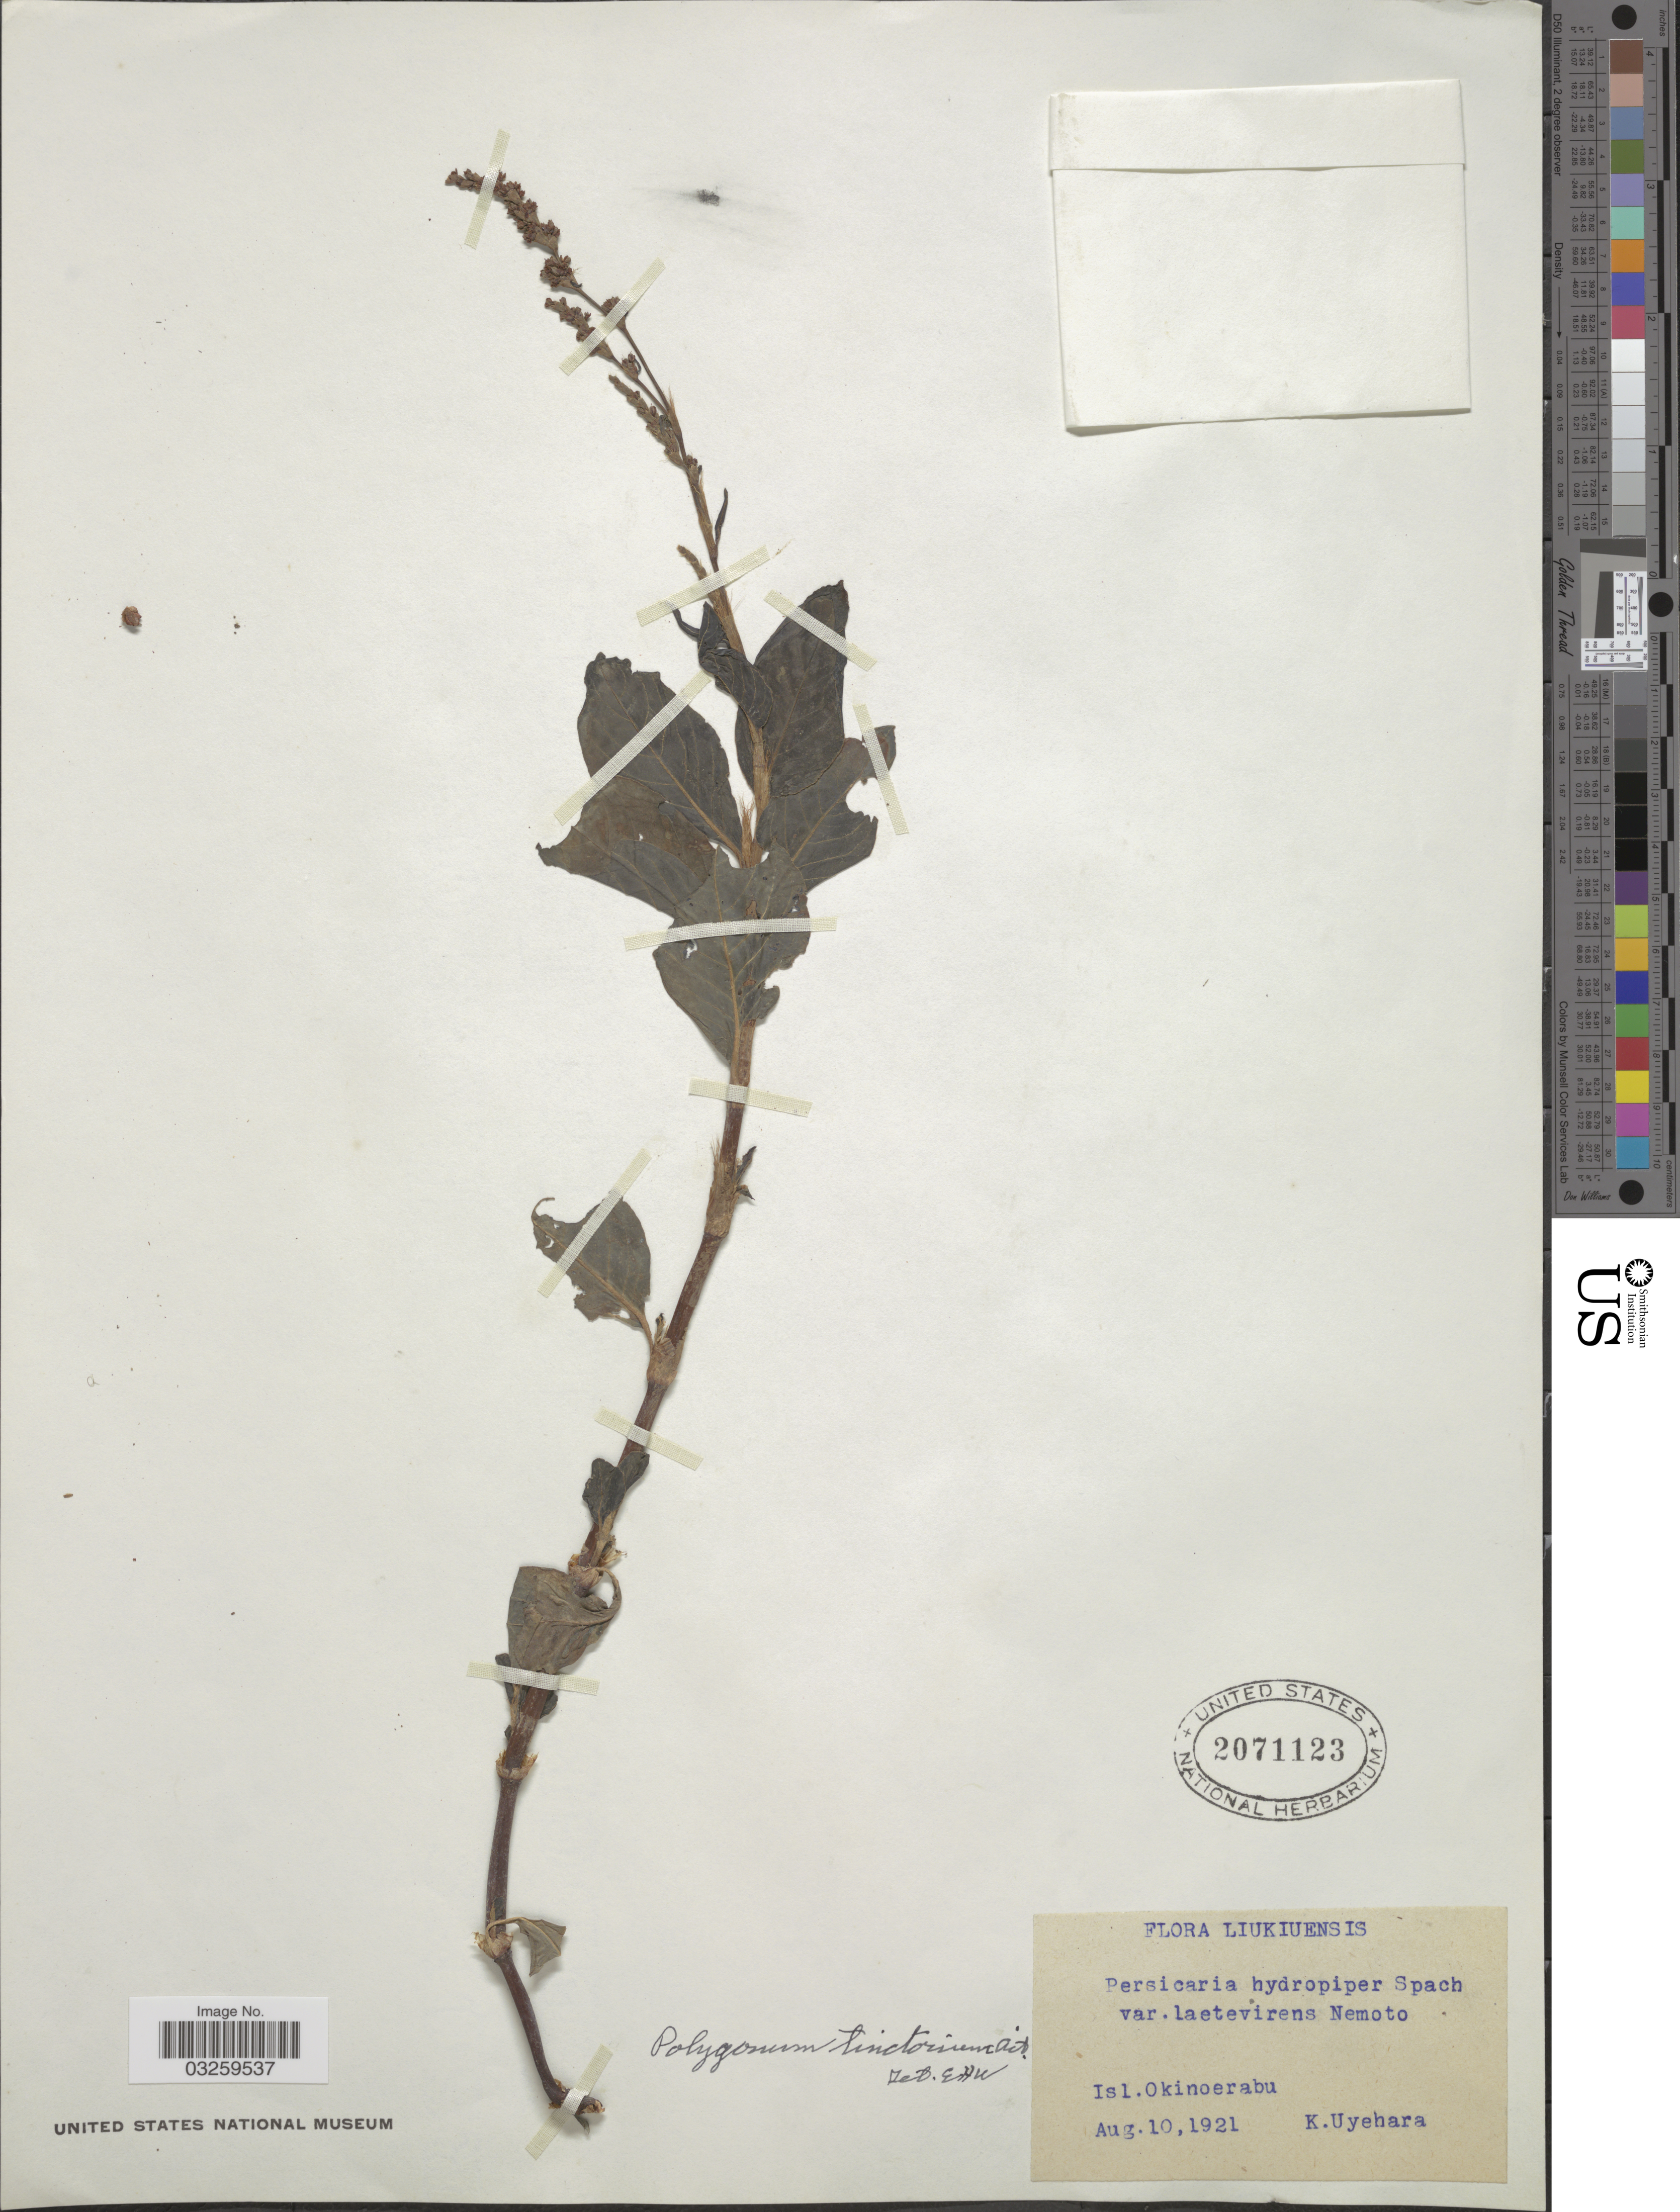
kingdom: Plantae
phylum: Tracheophyta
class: Magnoliopsida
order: Caryophyllales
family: Polygonaceae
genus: Polygonum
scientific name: Polygonum tinctorium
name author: W.T. Aiton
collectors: K. Uyehara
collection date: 1921-08-10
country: Japan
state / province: Okinawa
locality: Liukiuensis, Isl. Okinoerabu.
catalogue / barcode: US 2071123